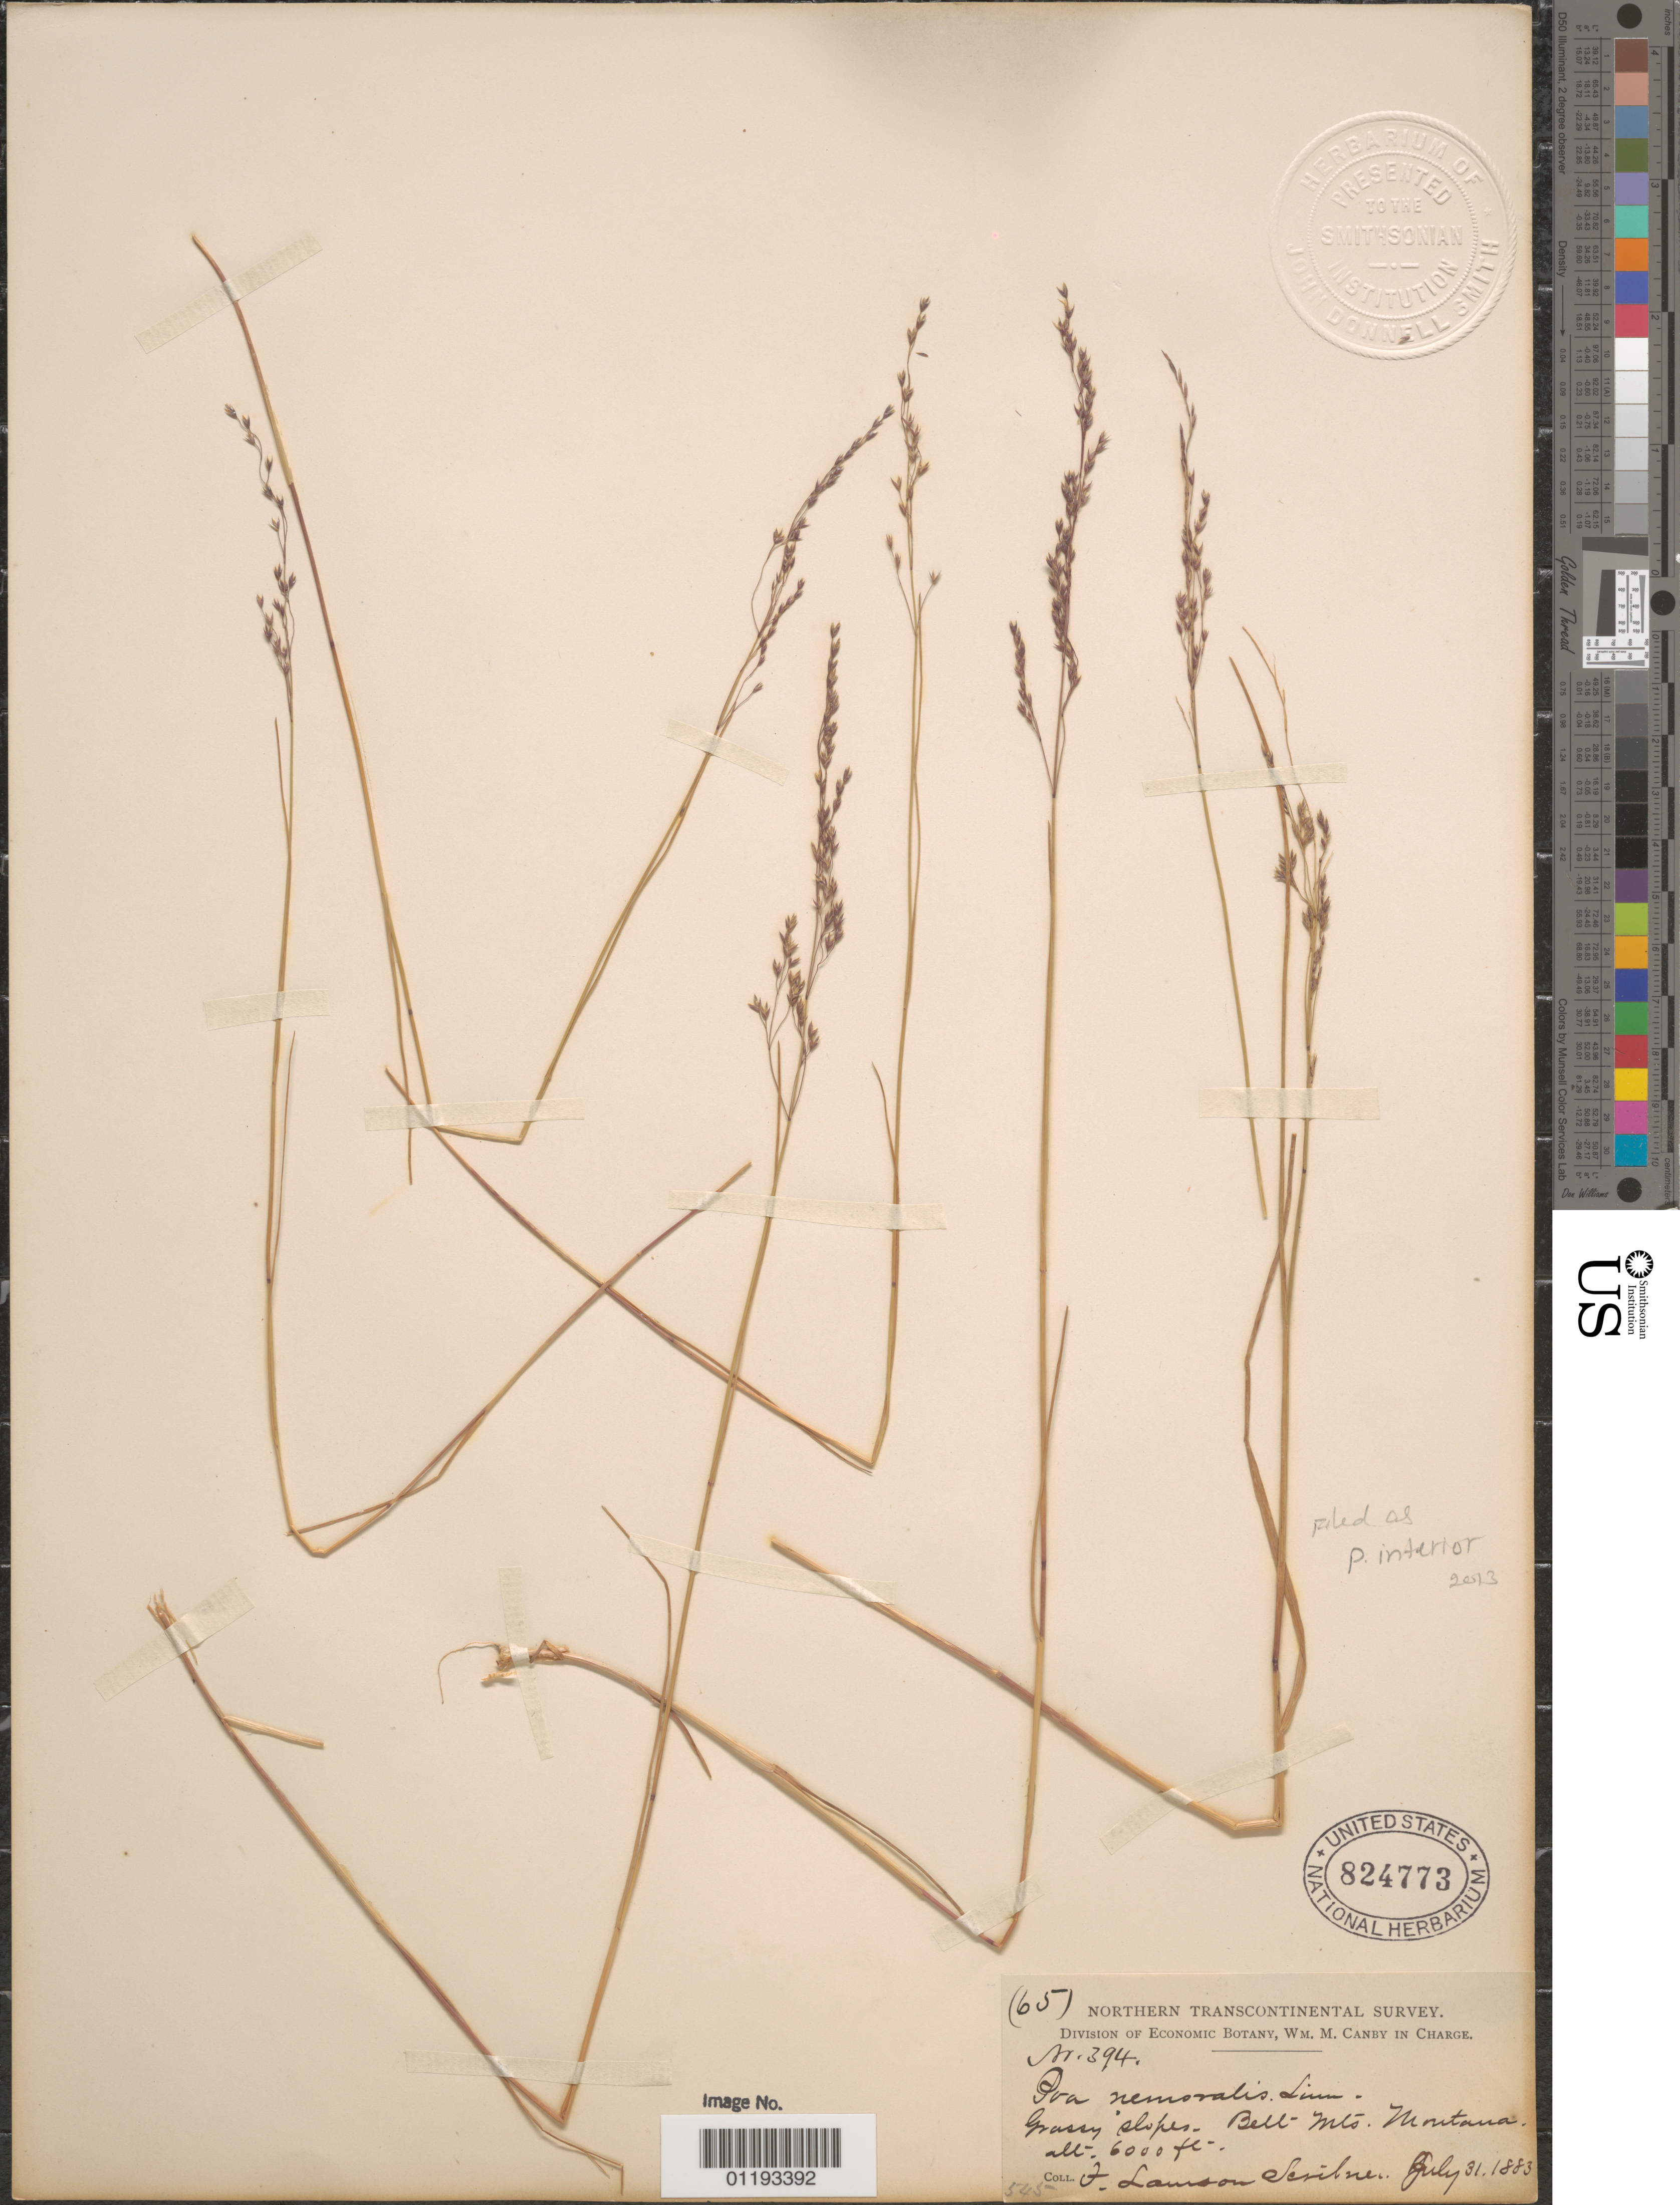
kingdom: Plantae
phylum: Tracheophyta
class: Liliopsida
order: Poales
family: Poaceae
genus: Poa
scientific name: Poa interior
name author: Rydb.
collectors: F. L. Scribner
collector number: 394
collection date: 1883-07-27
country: United States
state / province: Montana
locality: Belt Mts.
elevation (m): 1829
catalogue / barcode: US 824773